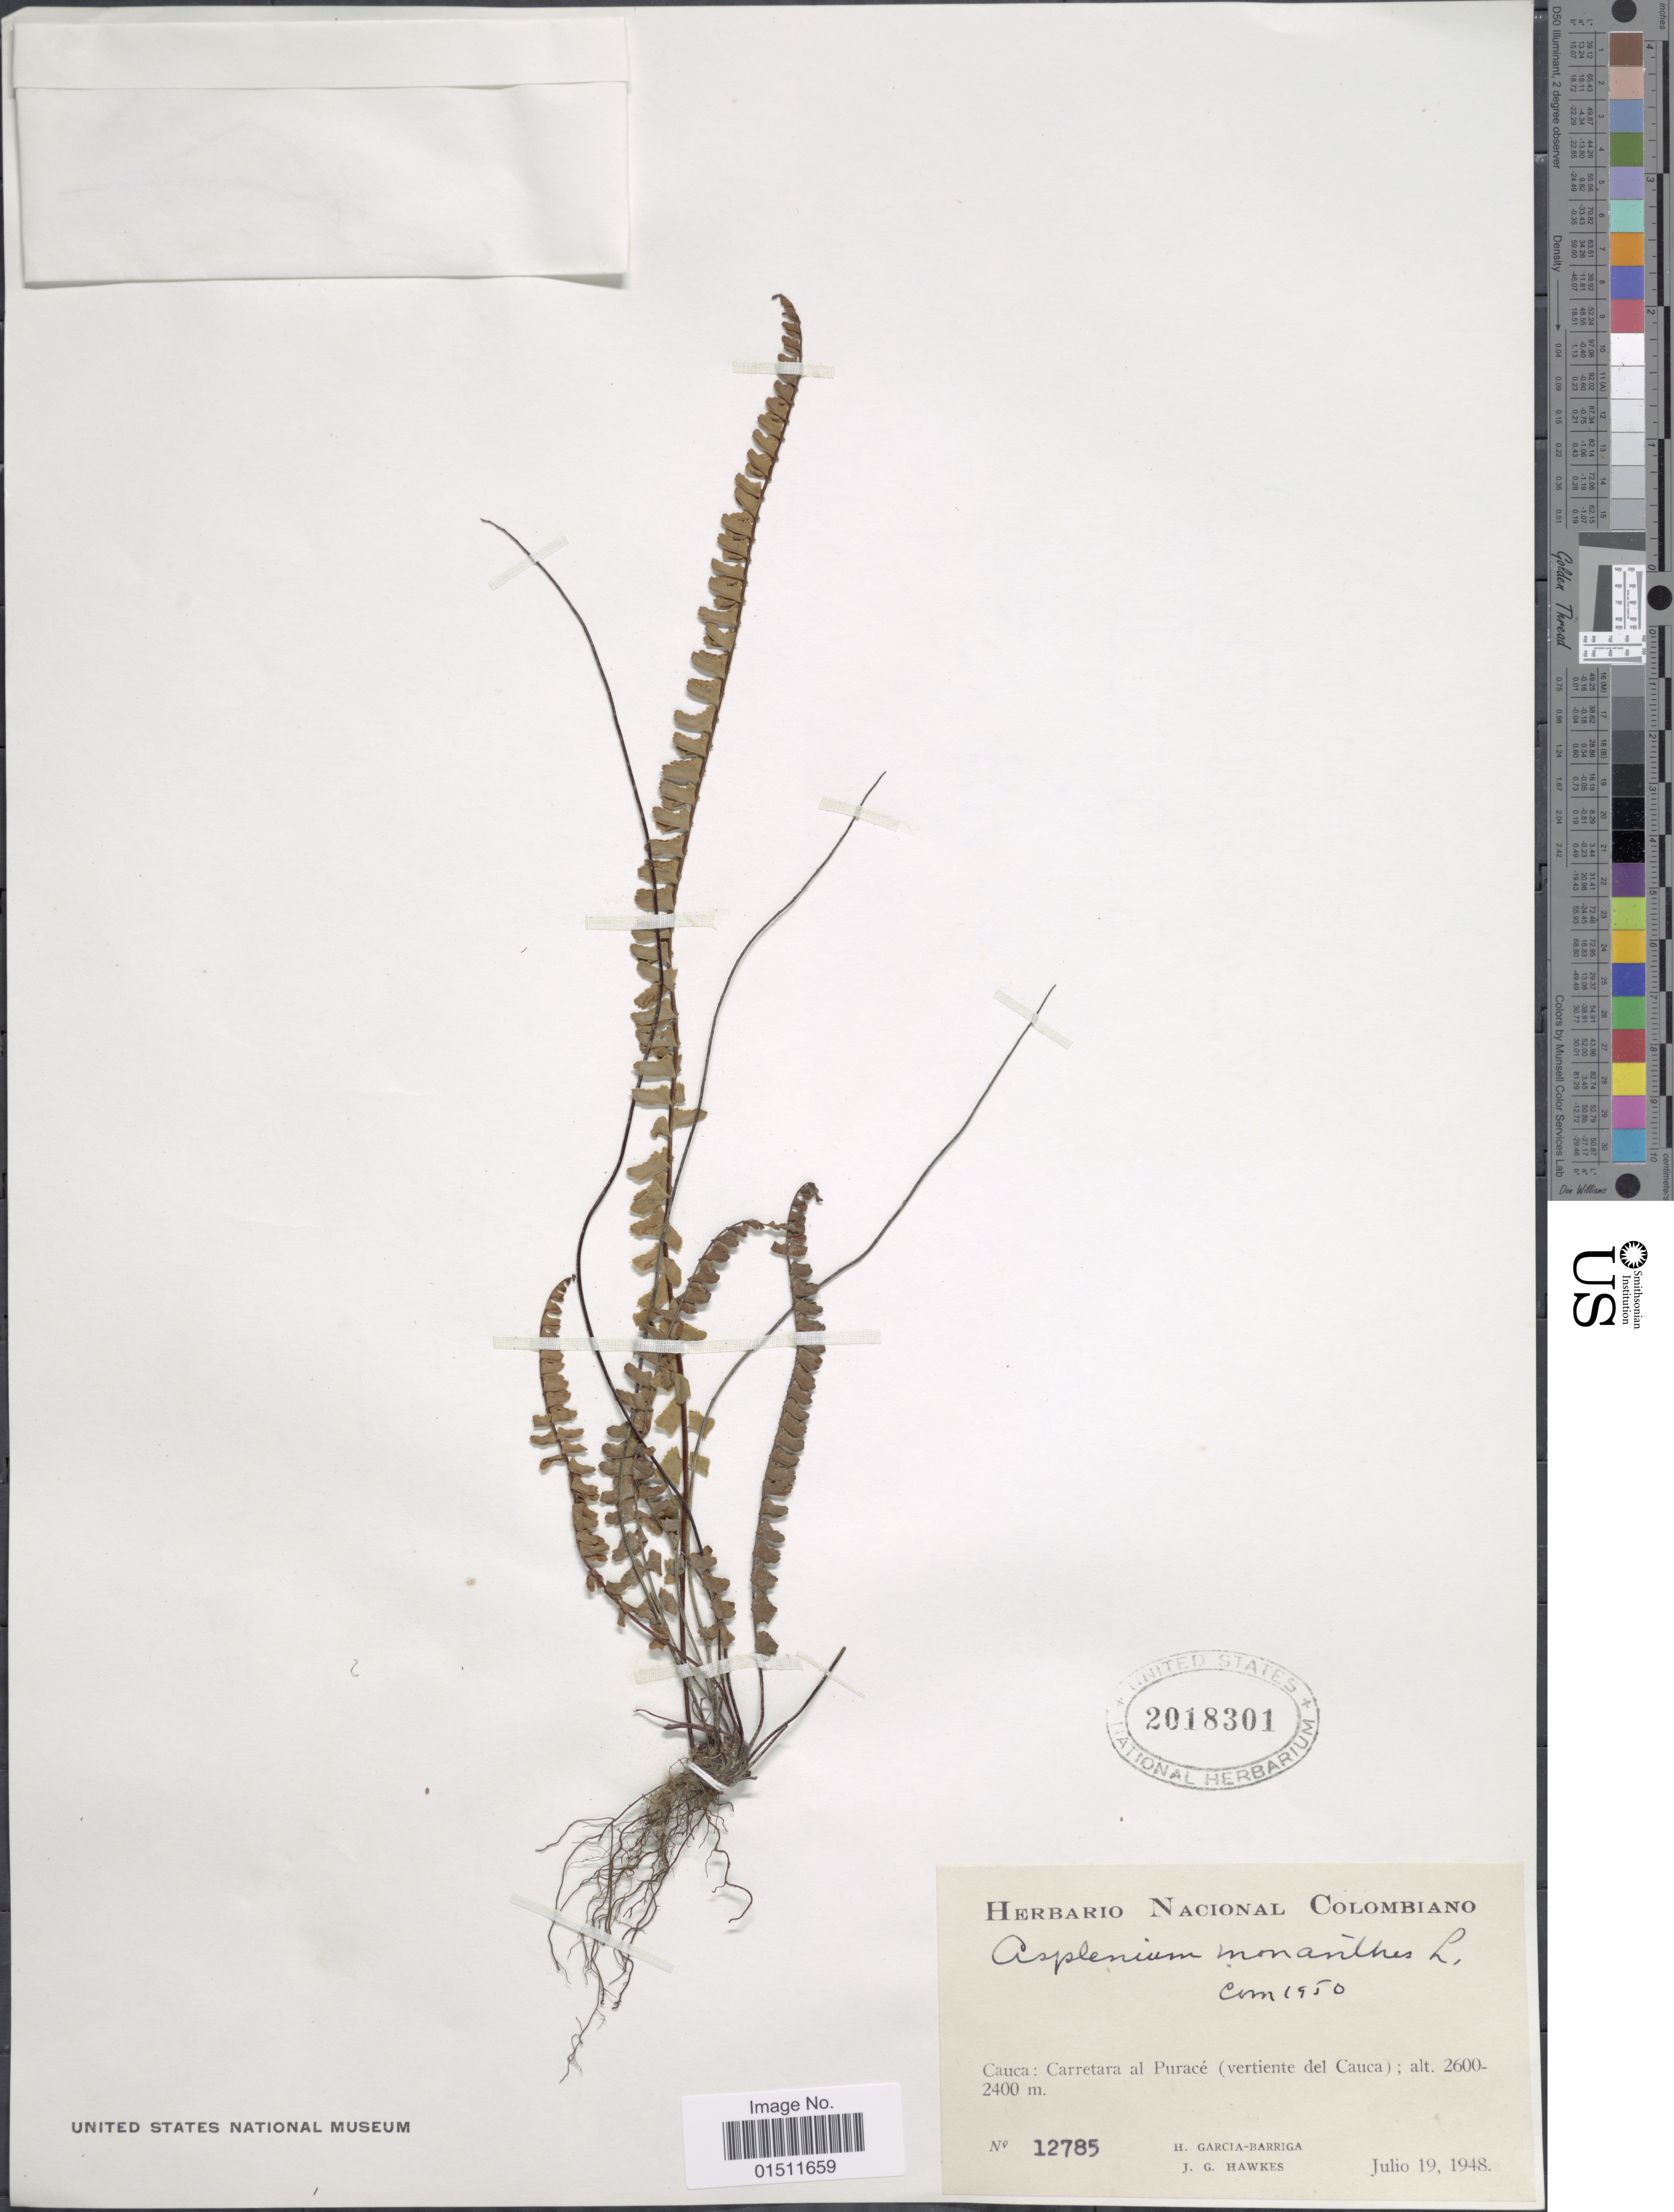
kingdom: Plantae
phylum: Tracheophyta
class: Polypodiopsida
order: Polypodiales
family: Aspleniaceae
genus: Asplenium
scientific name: Asplenium monanthes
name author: L.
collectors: H. García Barriga & J. Hawkes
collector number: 12785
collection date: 1948-07-19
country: Colombia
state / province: Cauca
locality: Cauca: Carretara al Purace (vertiente del Cauca)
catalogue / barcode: US 2018301